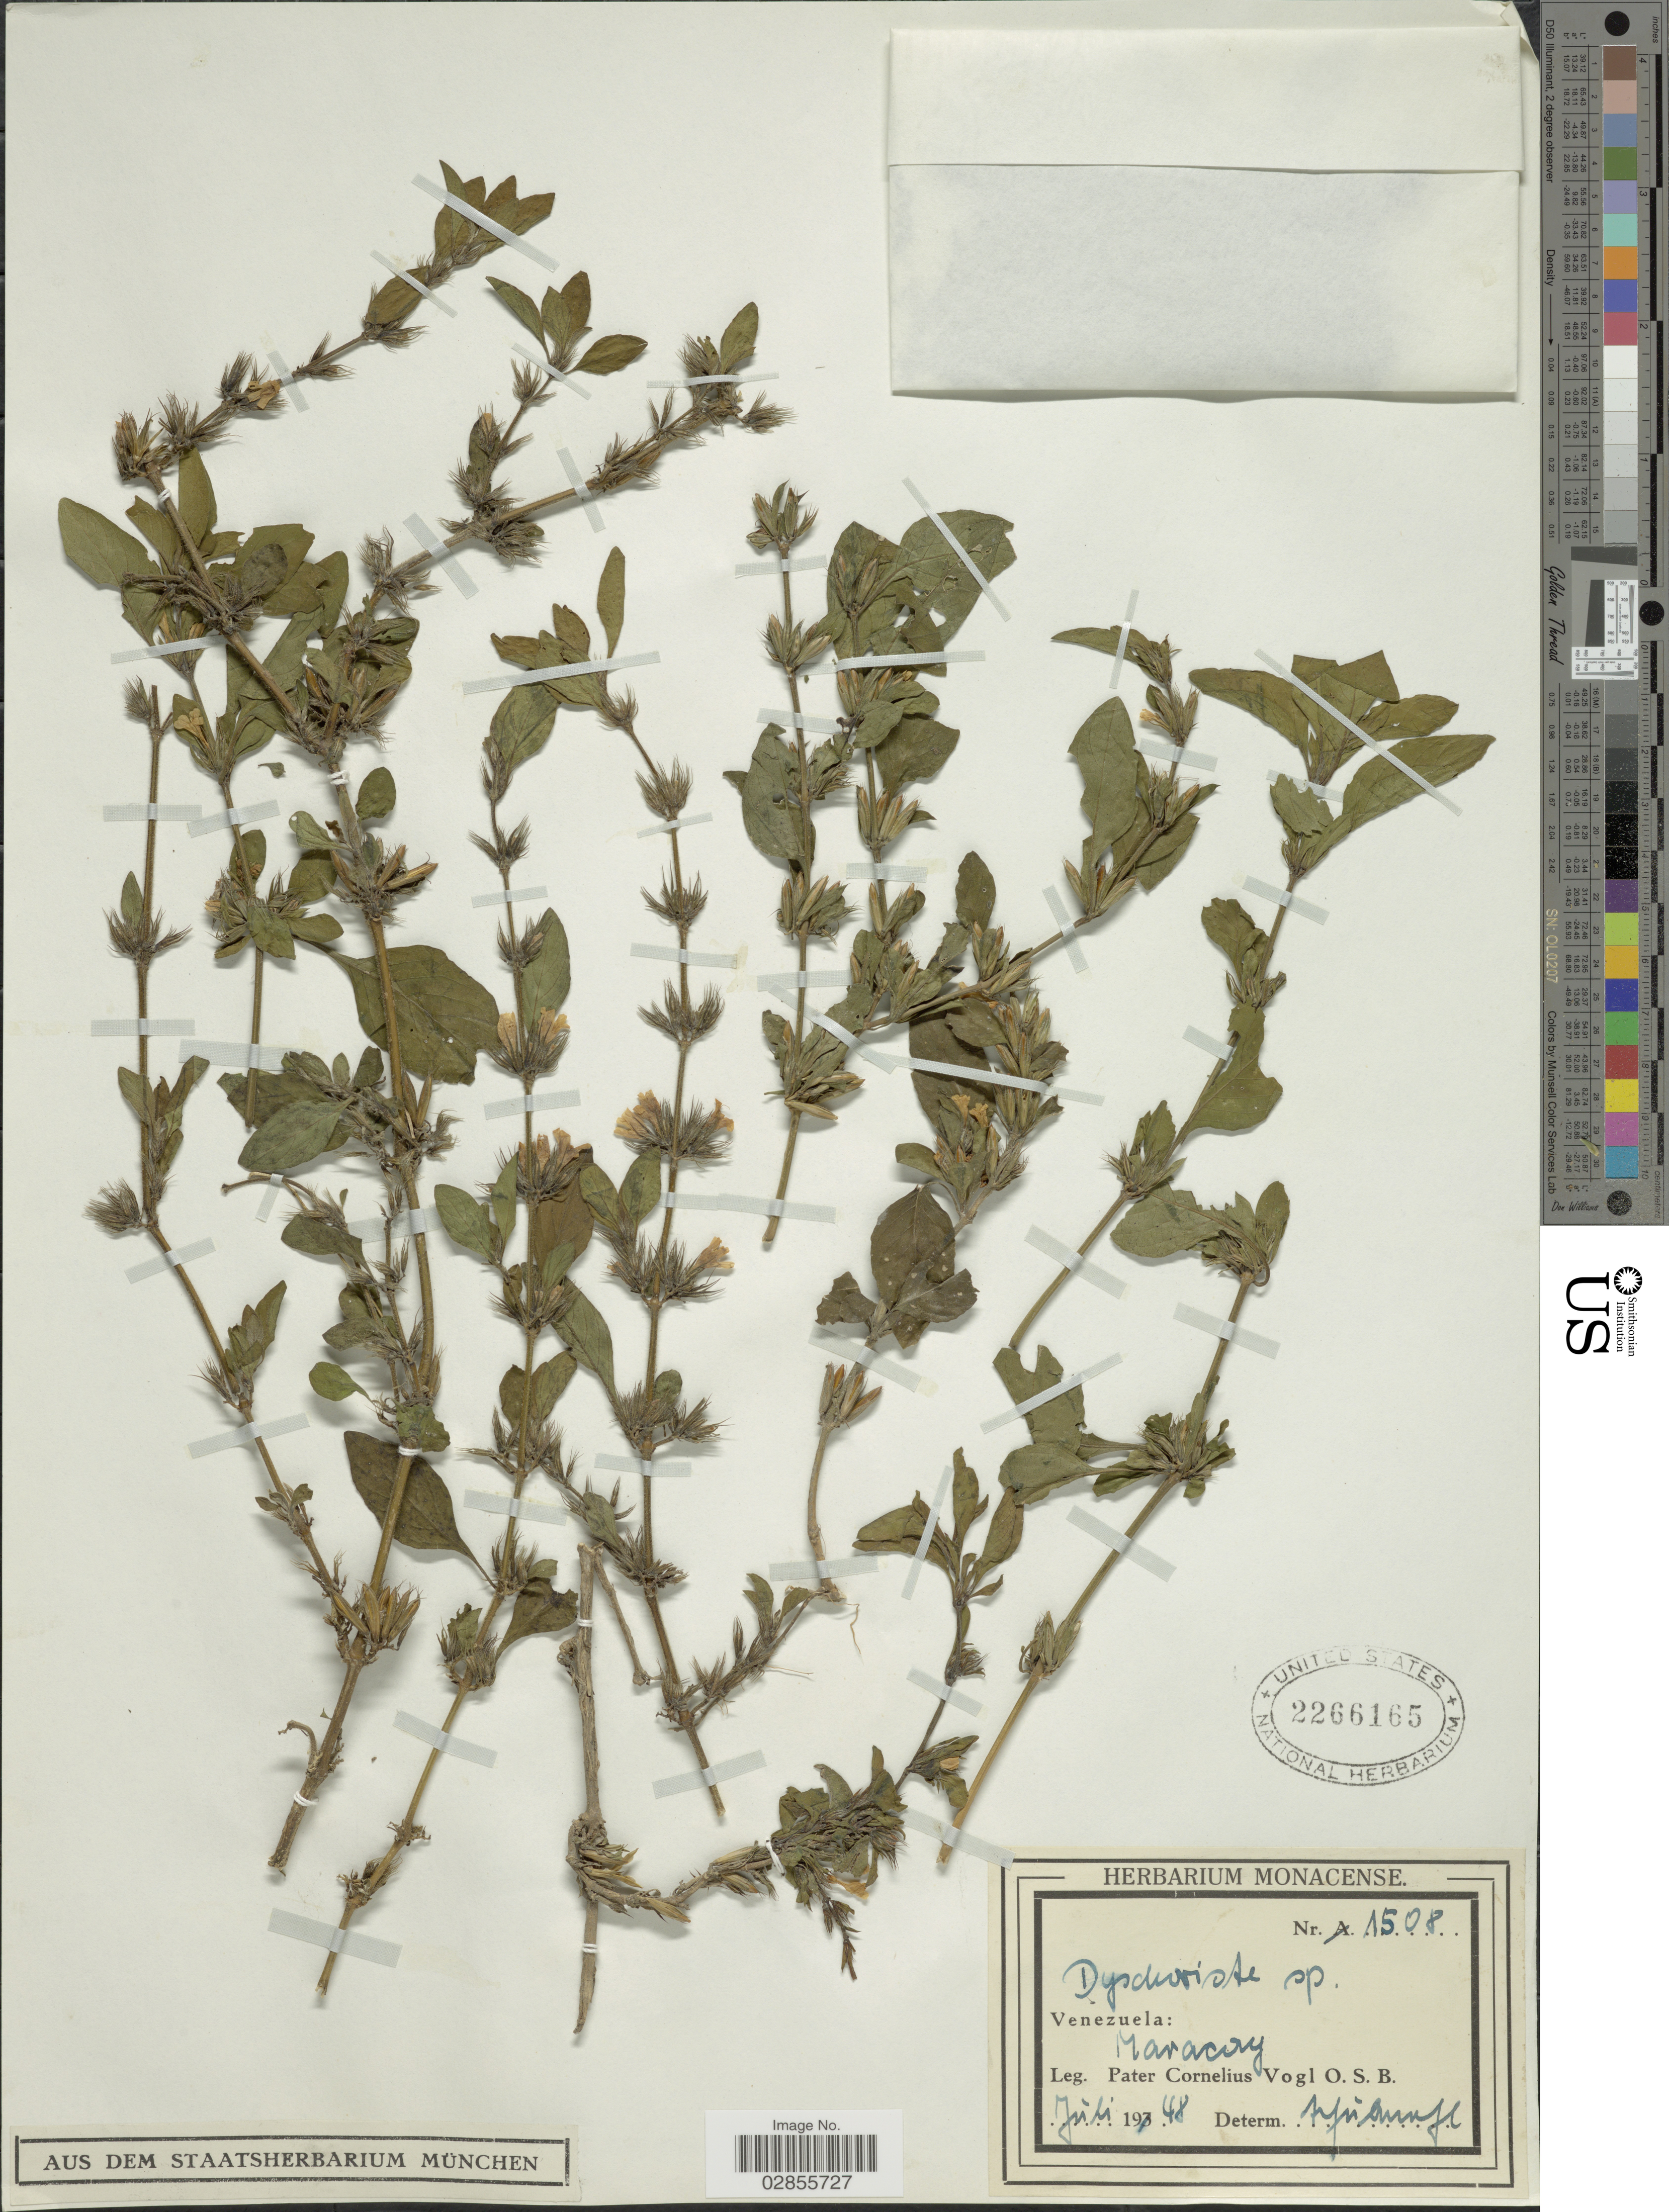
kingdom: Plantae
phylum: Tracheophyta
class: Magnoliopsida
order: Lamiales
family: Acanthaceae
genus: Dyschoriste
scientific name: Dyschoriste repens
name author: (Nees) Kuntze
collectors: C. Vogl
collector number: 1508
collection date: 1948-07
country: Venezuela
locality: Maracay.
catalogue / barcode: US 2266165